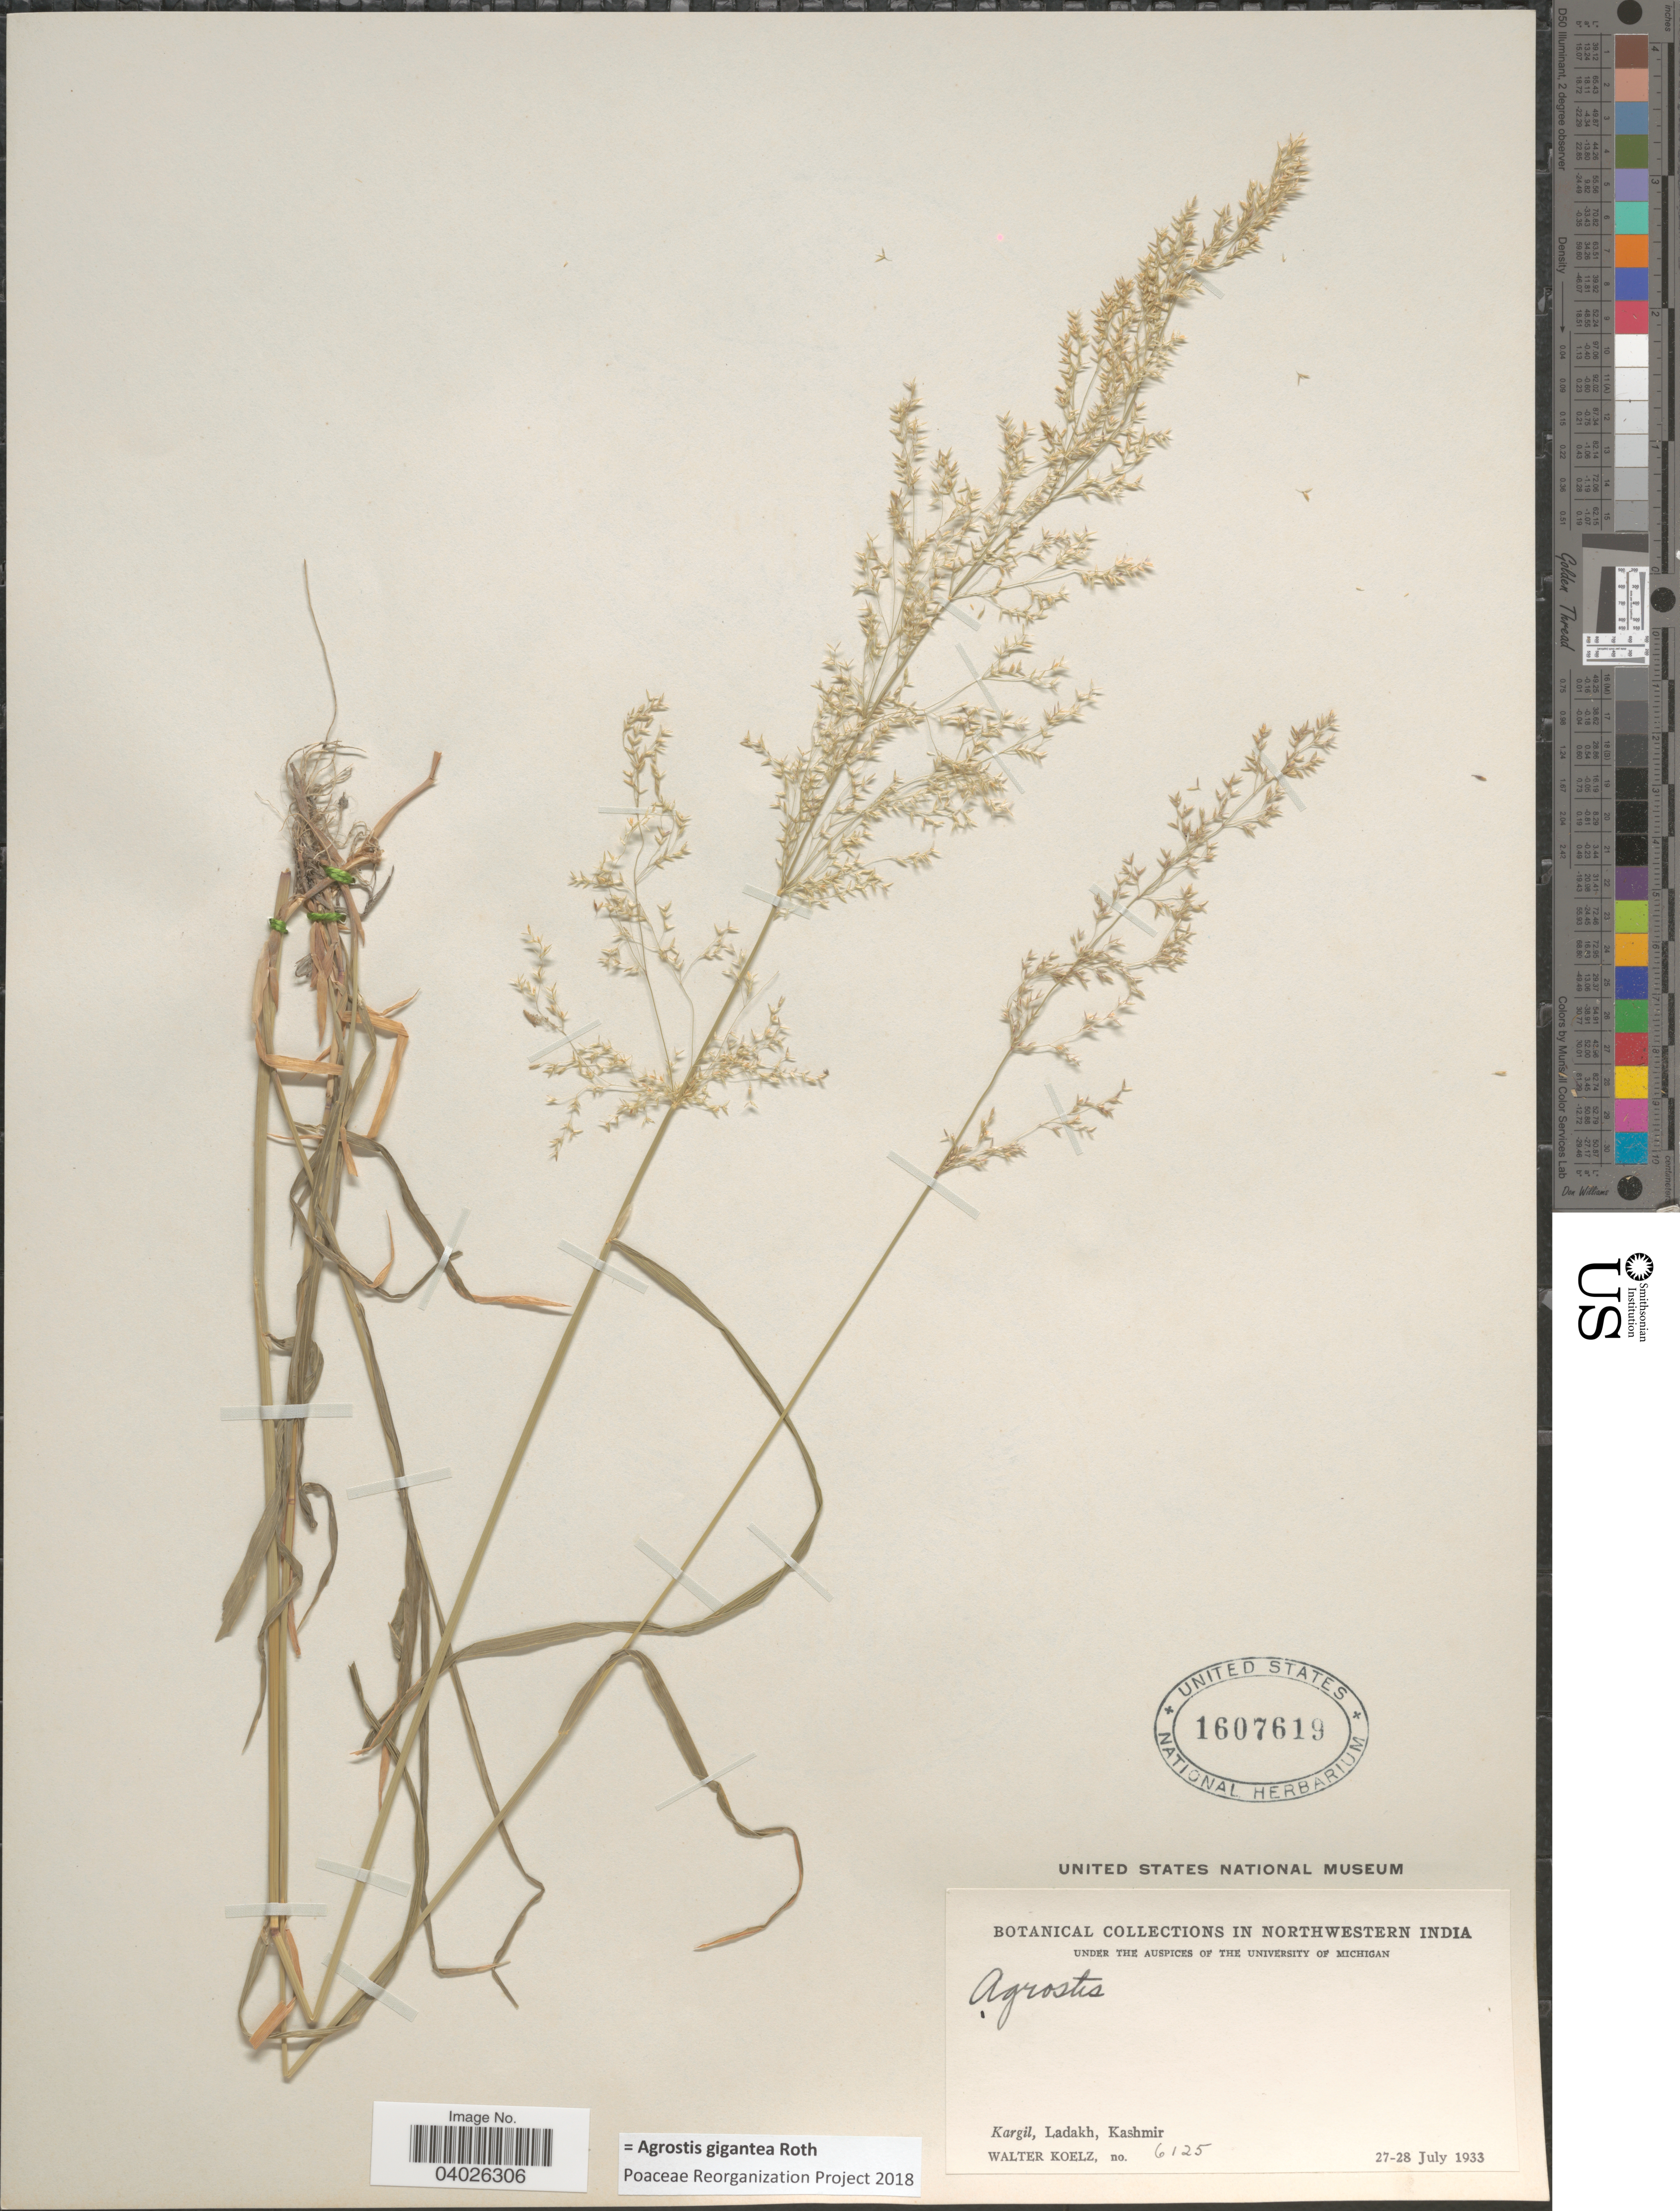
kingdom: Plantae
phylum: Tracheophyta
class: Liliopsida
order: Poales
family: Poaceae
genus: Agrostis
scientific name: Agrostis gigantea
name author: Roth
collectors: W. N. Koelz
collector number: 6125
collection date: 1933-07-27/1933-07-28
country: India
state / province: Jammu and Kashmir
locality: In Northwestern India. Kargil, Ladakh, Kashmir.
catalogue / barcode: US 1607619